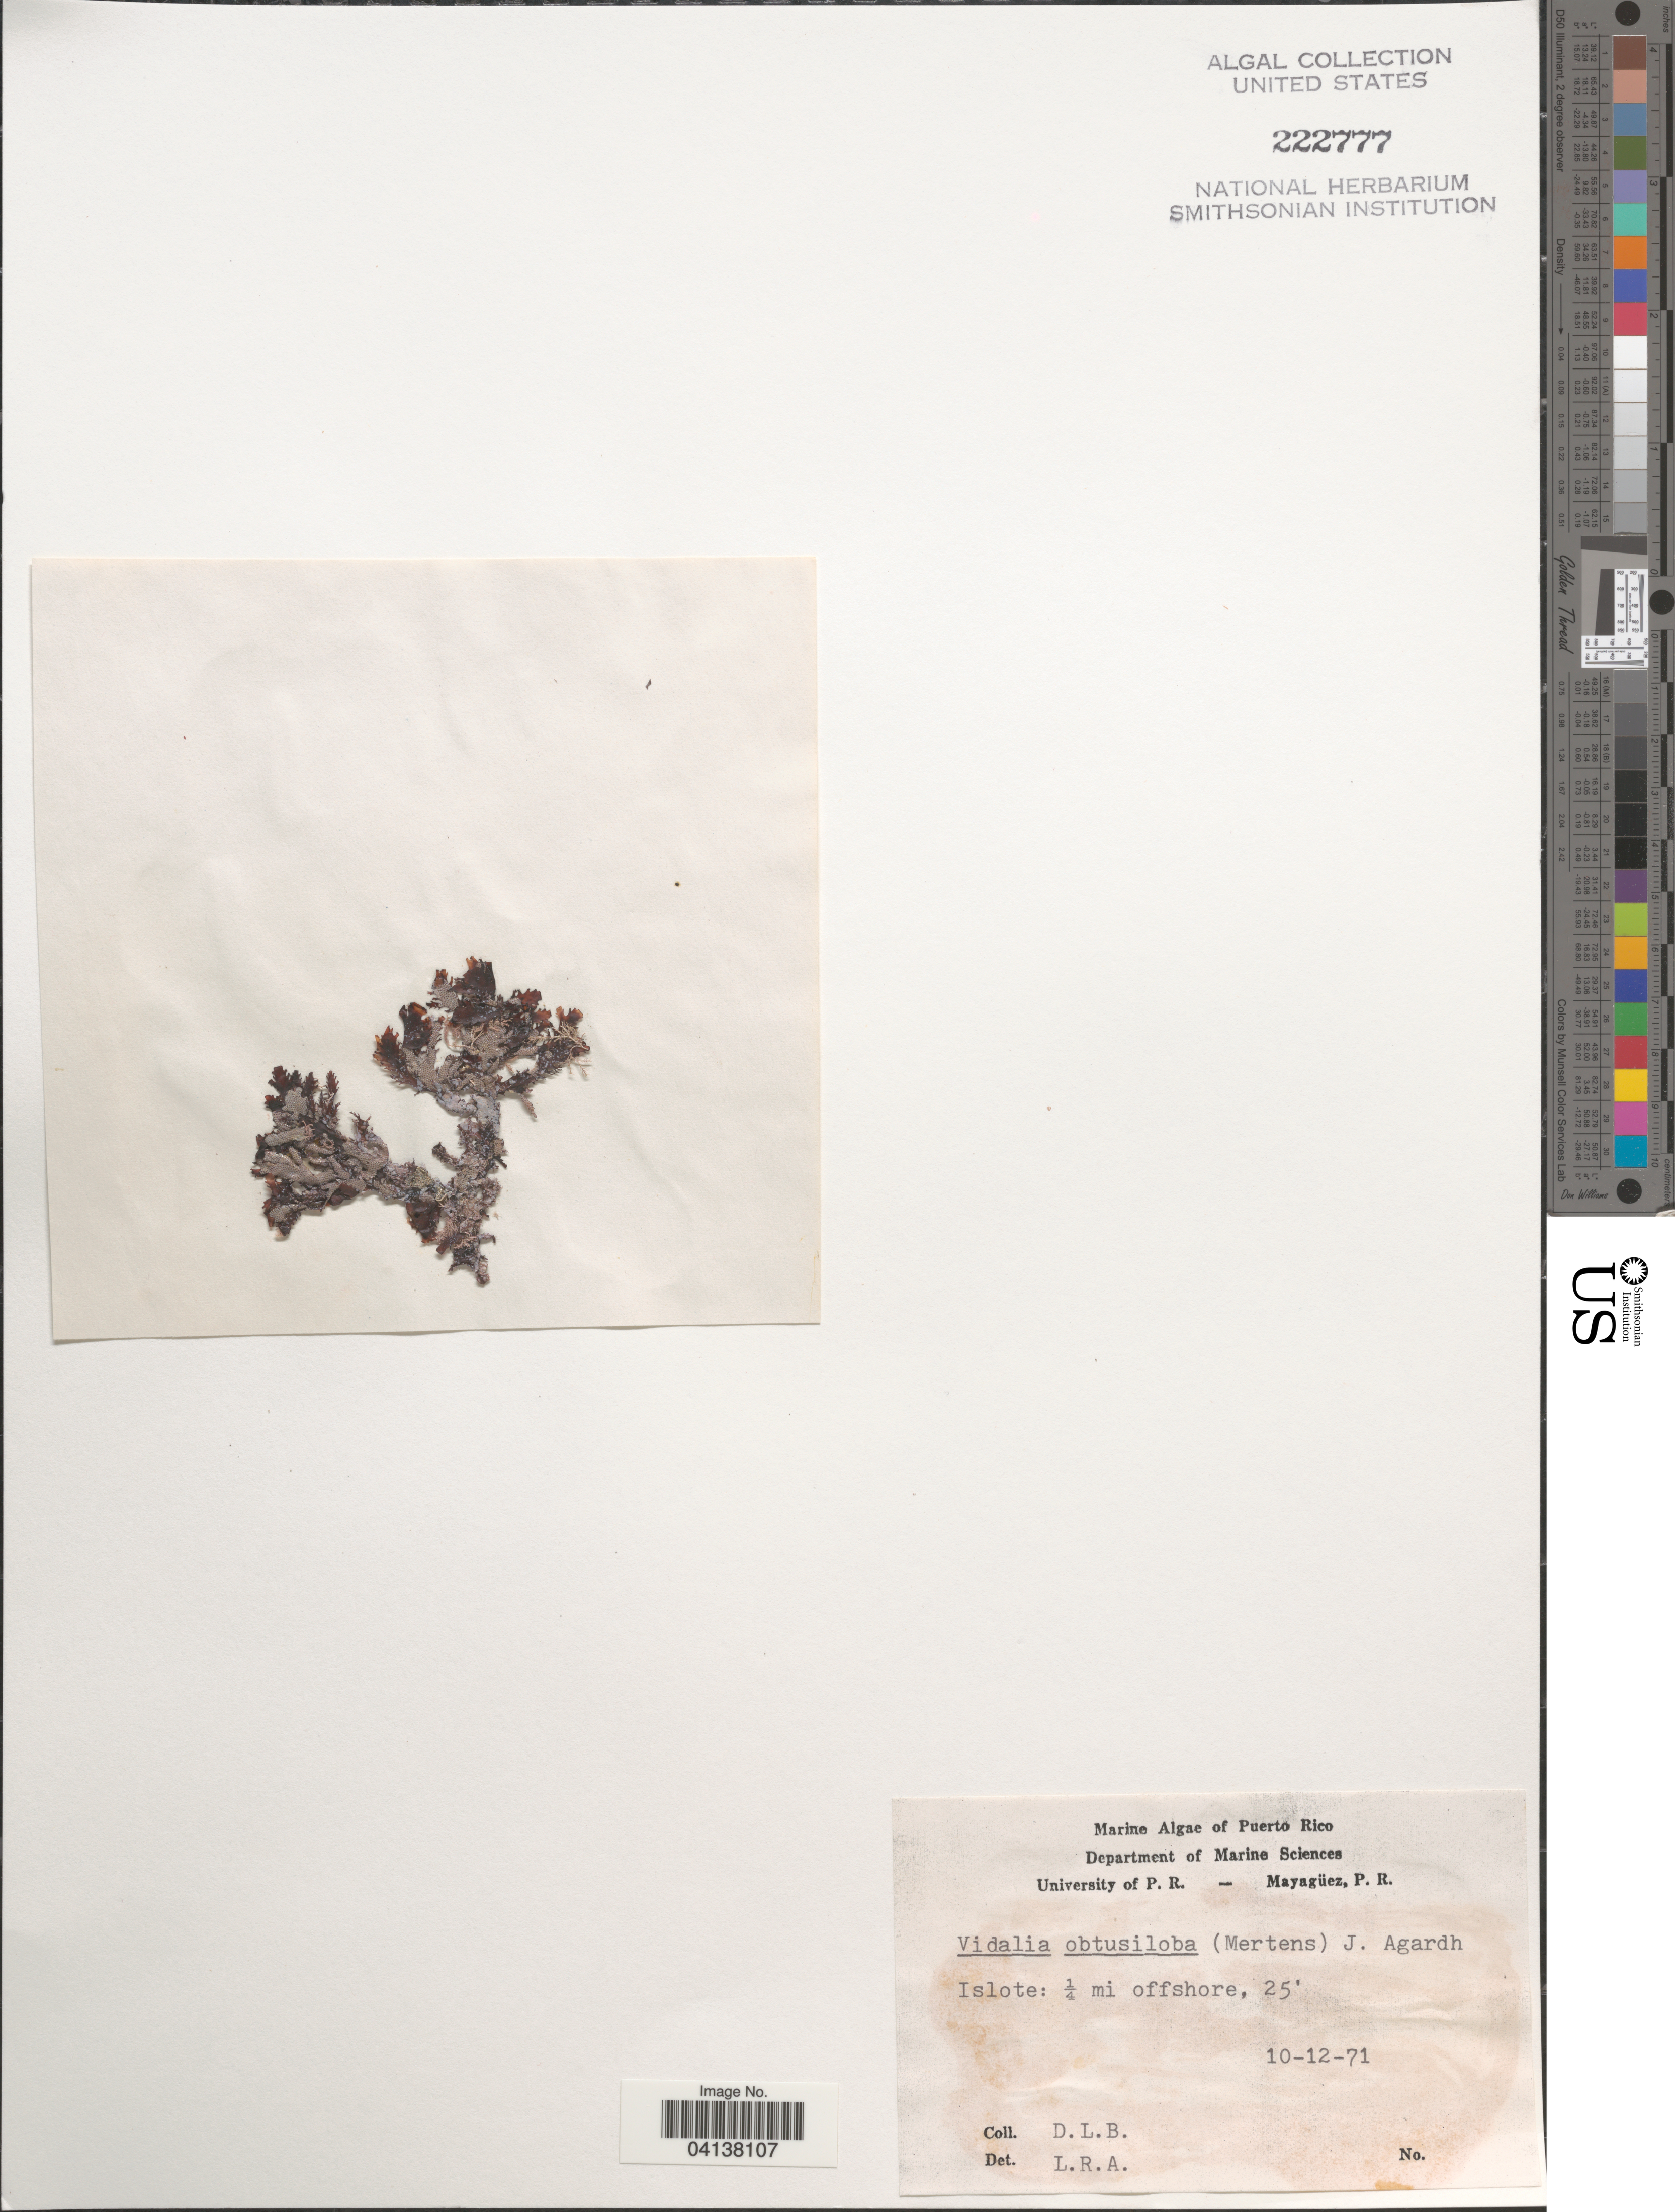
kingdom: Plantae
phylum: Rhodophyta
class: Florideophyceae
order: Ceramiales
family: Rhodomelaceae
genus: Osmundaria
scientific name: Osmundaria obtusiloba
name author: (C. Agardh) R.E. Norris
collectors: D. L. B.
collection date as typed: Transcribed d/m/y: 10/12/71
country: Puerto Rico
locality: Islote: ¼ mi offshore.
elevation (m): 8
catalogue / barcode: US 222777